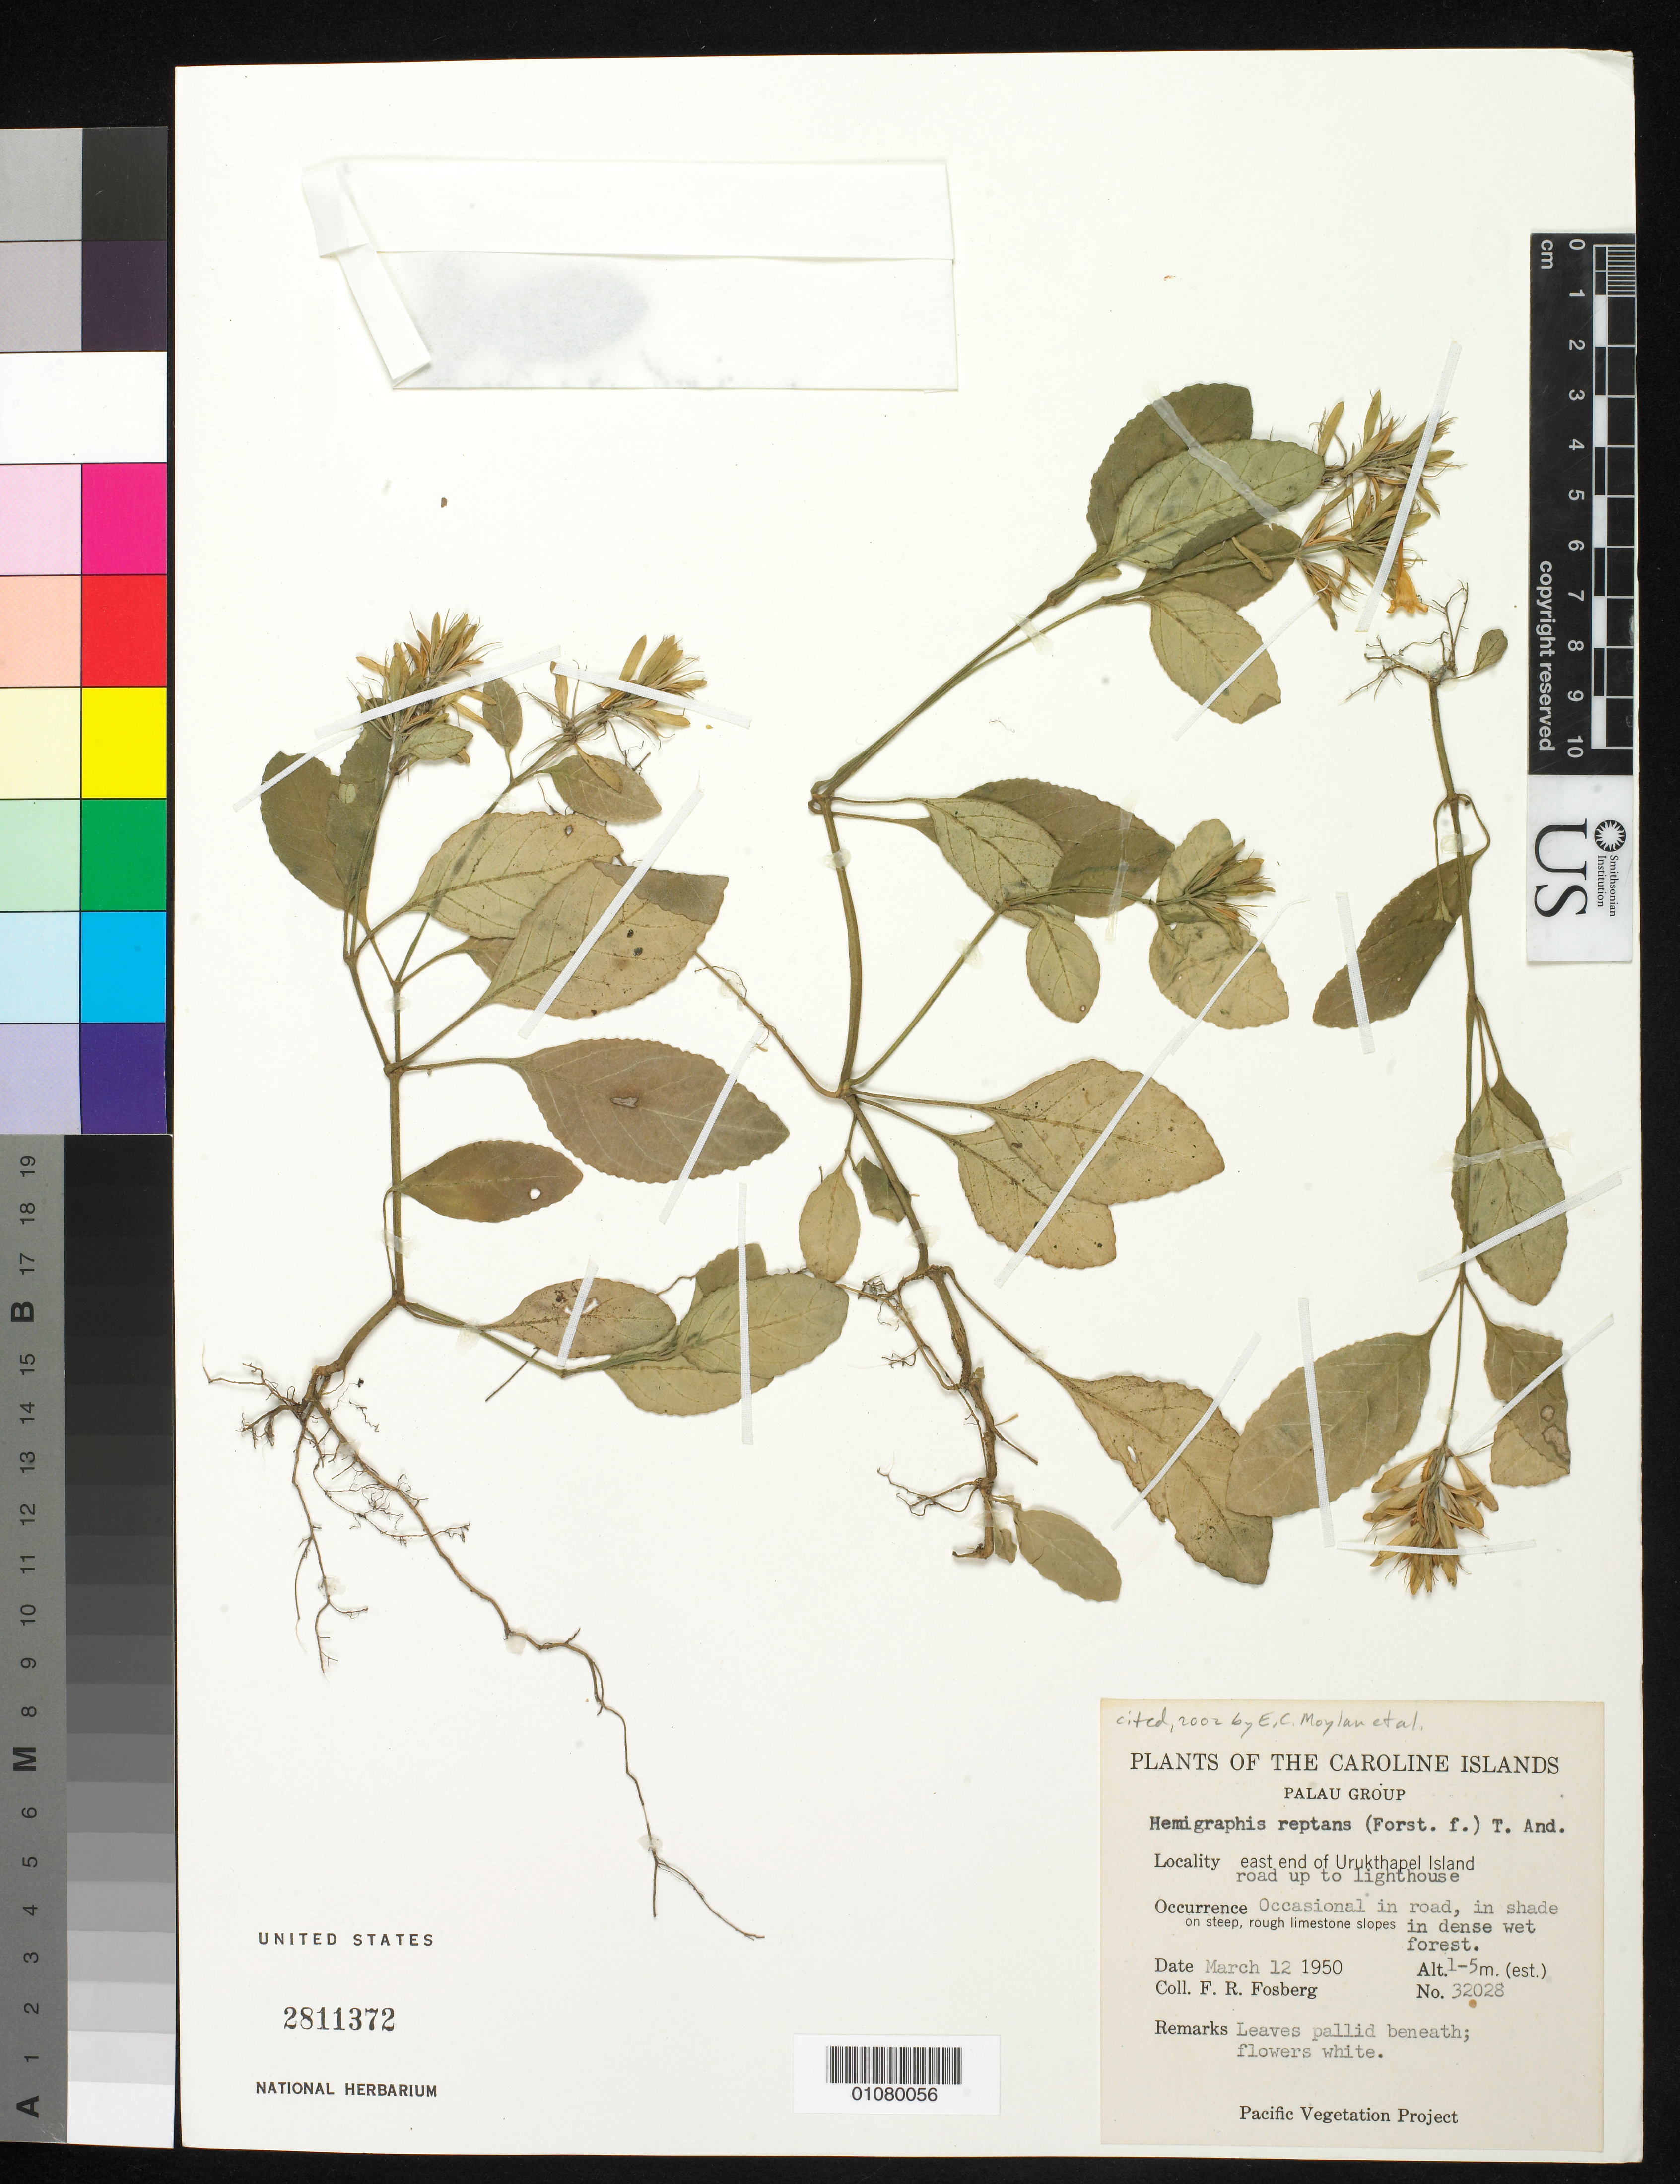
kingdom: Plantae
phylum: Tracheophyta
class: Magnoliopsida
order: Lamiales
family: Acanthaceae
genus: Strobilanthes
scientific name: Strobilanthes reptans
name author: (G. Forst.) Moylan ex Y.F. Deng & J.R.I. Wood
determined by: Wagner, W. L., (BOT), Smithsonian Institution - National Museum of Natural History (UNITED STATES)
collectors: F. R. Fosberg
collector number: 32028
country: Palau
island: Ngeruktabel (Urukthapel)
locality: East end of Erukthapel island, road up to lighthouse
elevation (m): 1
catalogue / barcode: US 2811372